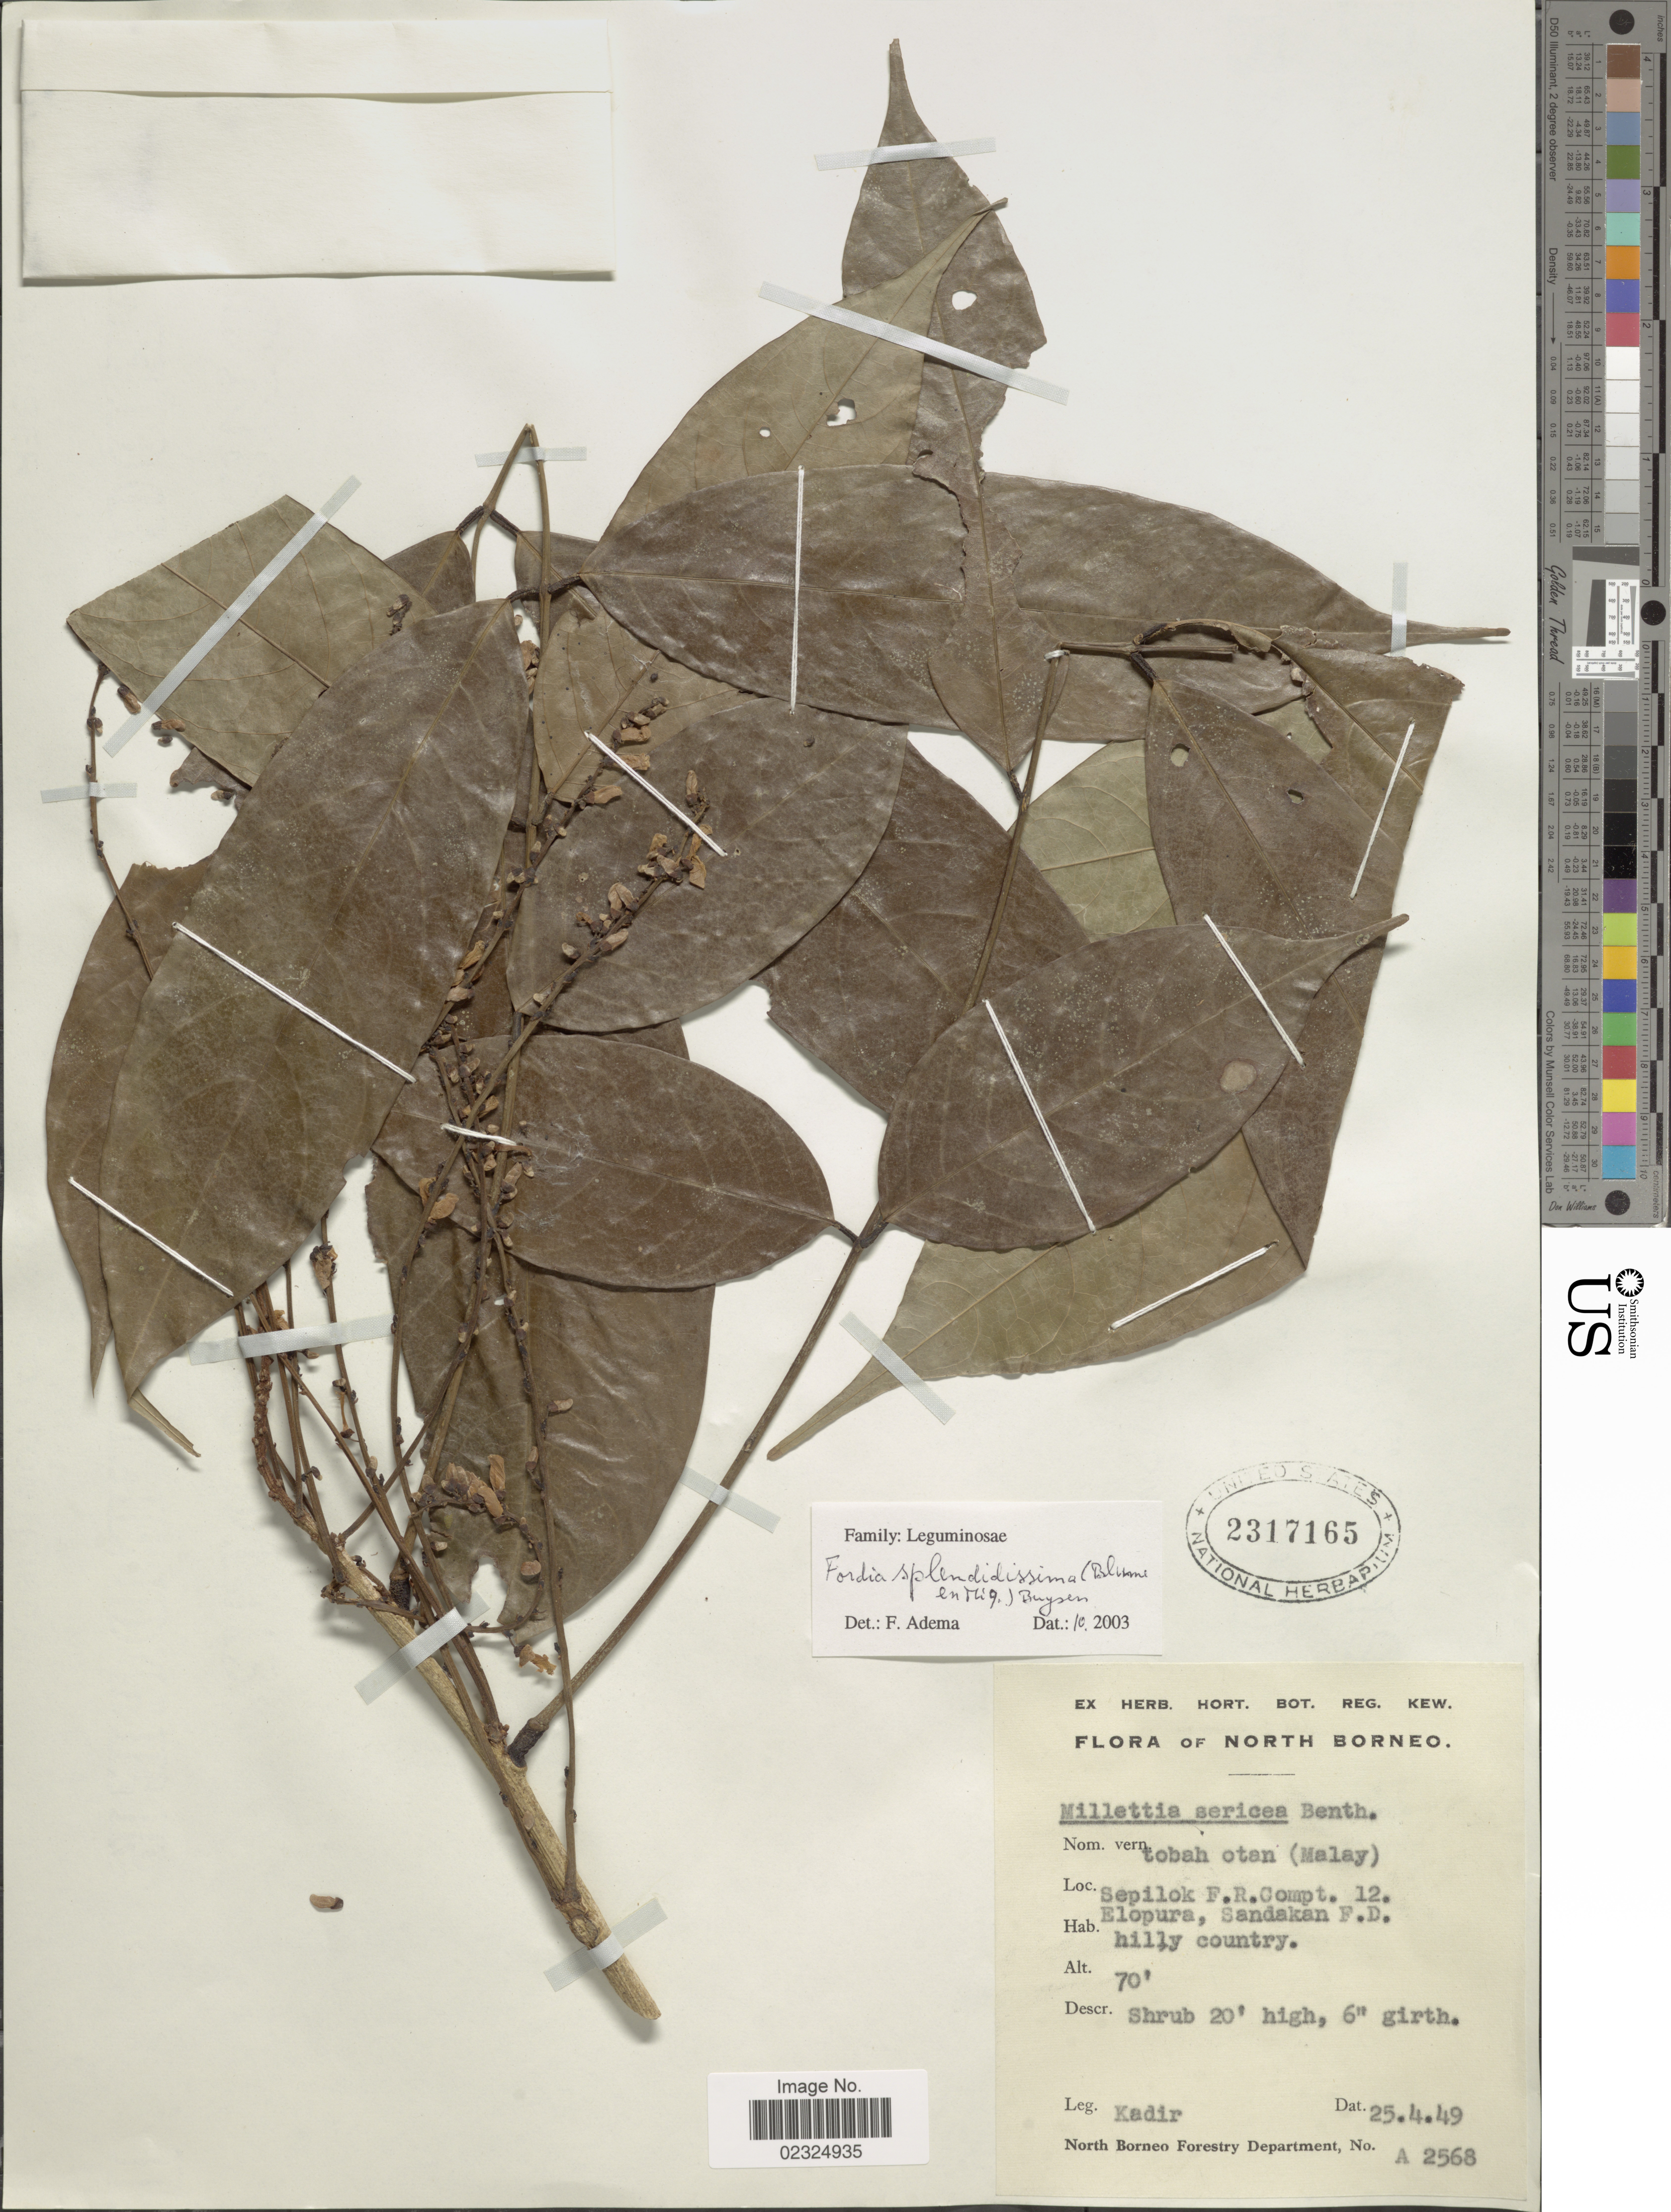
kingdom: Plantae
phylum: Tracheophyta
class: Magnoliopsida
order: Fabales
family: Fabaceae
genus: Fordia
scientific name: Fordia splendidissima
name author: (Blume ex Miq.) Buysen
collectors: -. Kadir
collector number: A2568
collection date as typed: Transcribed d/m/y: 25/4/49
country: Malaysia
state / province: Sabah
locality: North Borneo, Sepilok F.R. Compt. 12. Elopura, Sandakan F.D., hilly county.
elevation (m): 21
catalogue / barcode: US 2317165